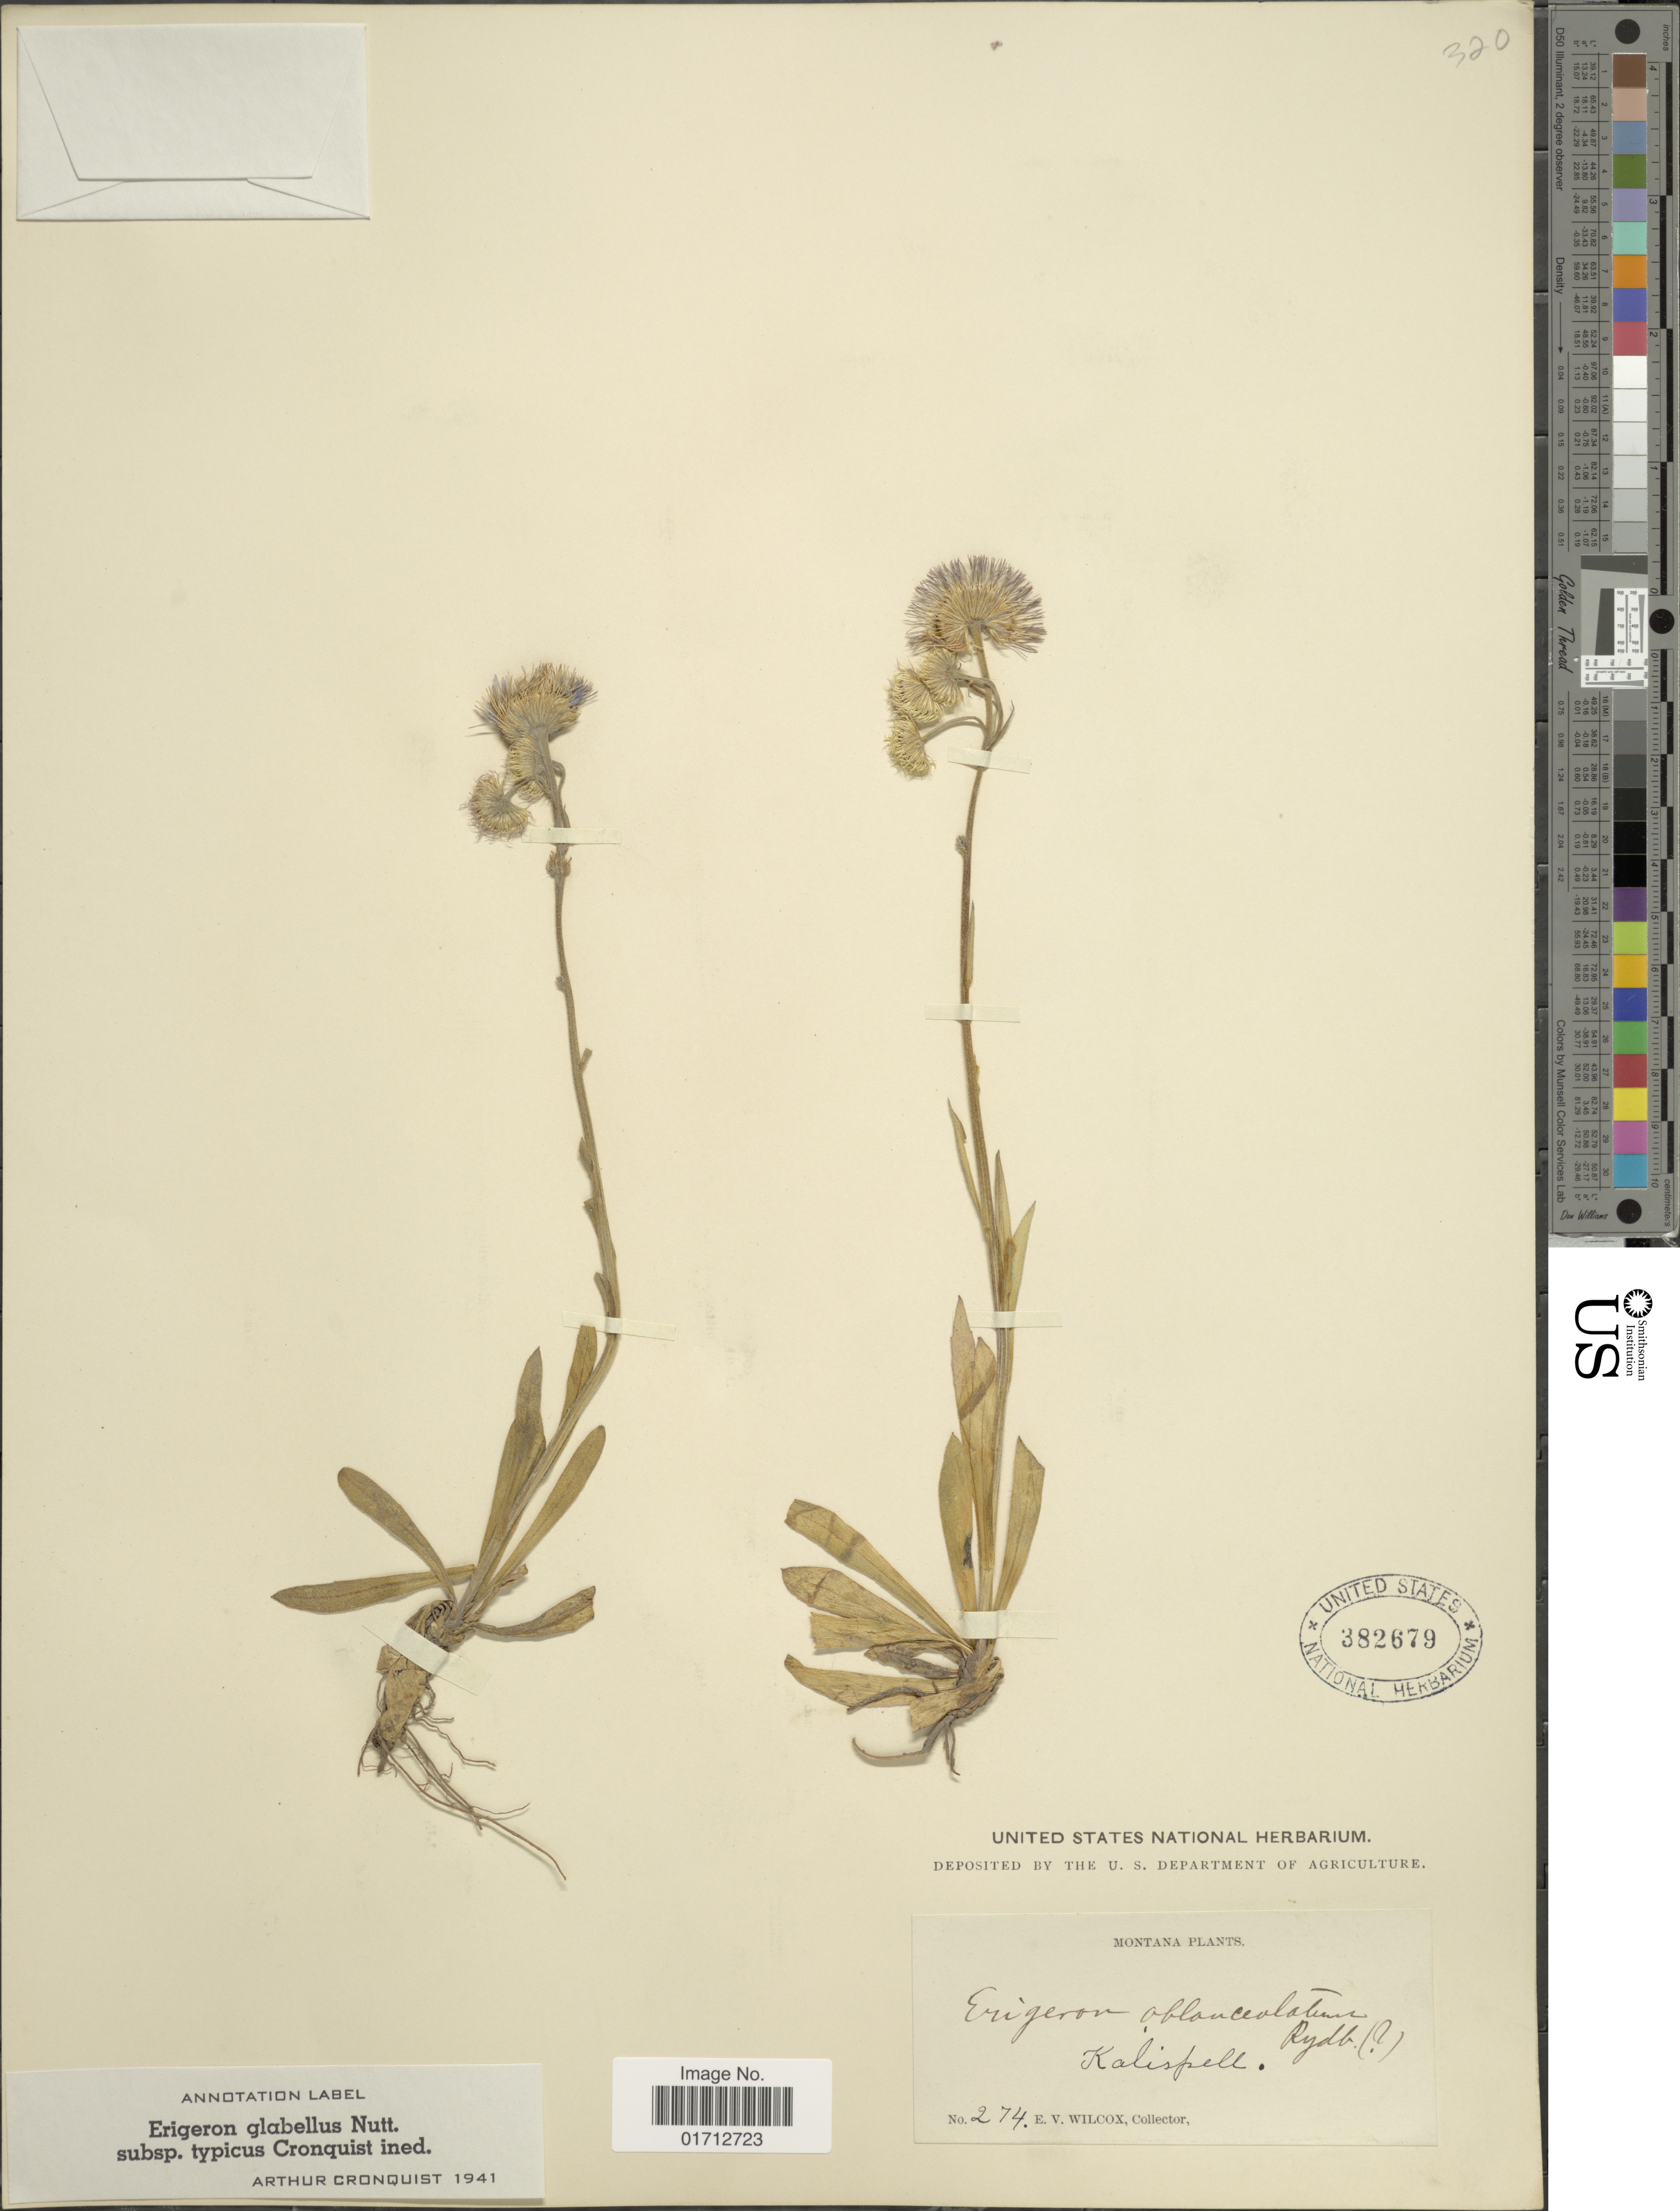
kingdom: Plantae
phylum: Tracheophyta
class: Magnoliopsida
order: Asterales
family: Asteraceae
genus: Erigeron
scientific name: Erigeron glabellus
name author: Nutt.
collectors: E. V. Wilcox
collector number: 274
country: United States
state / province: Montana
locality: Kalispell.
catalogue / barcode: US 382679